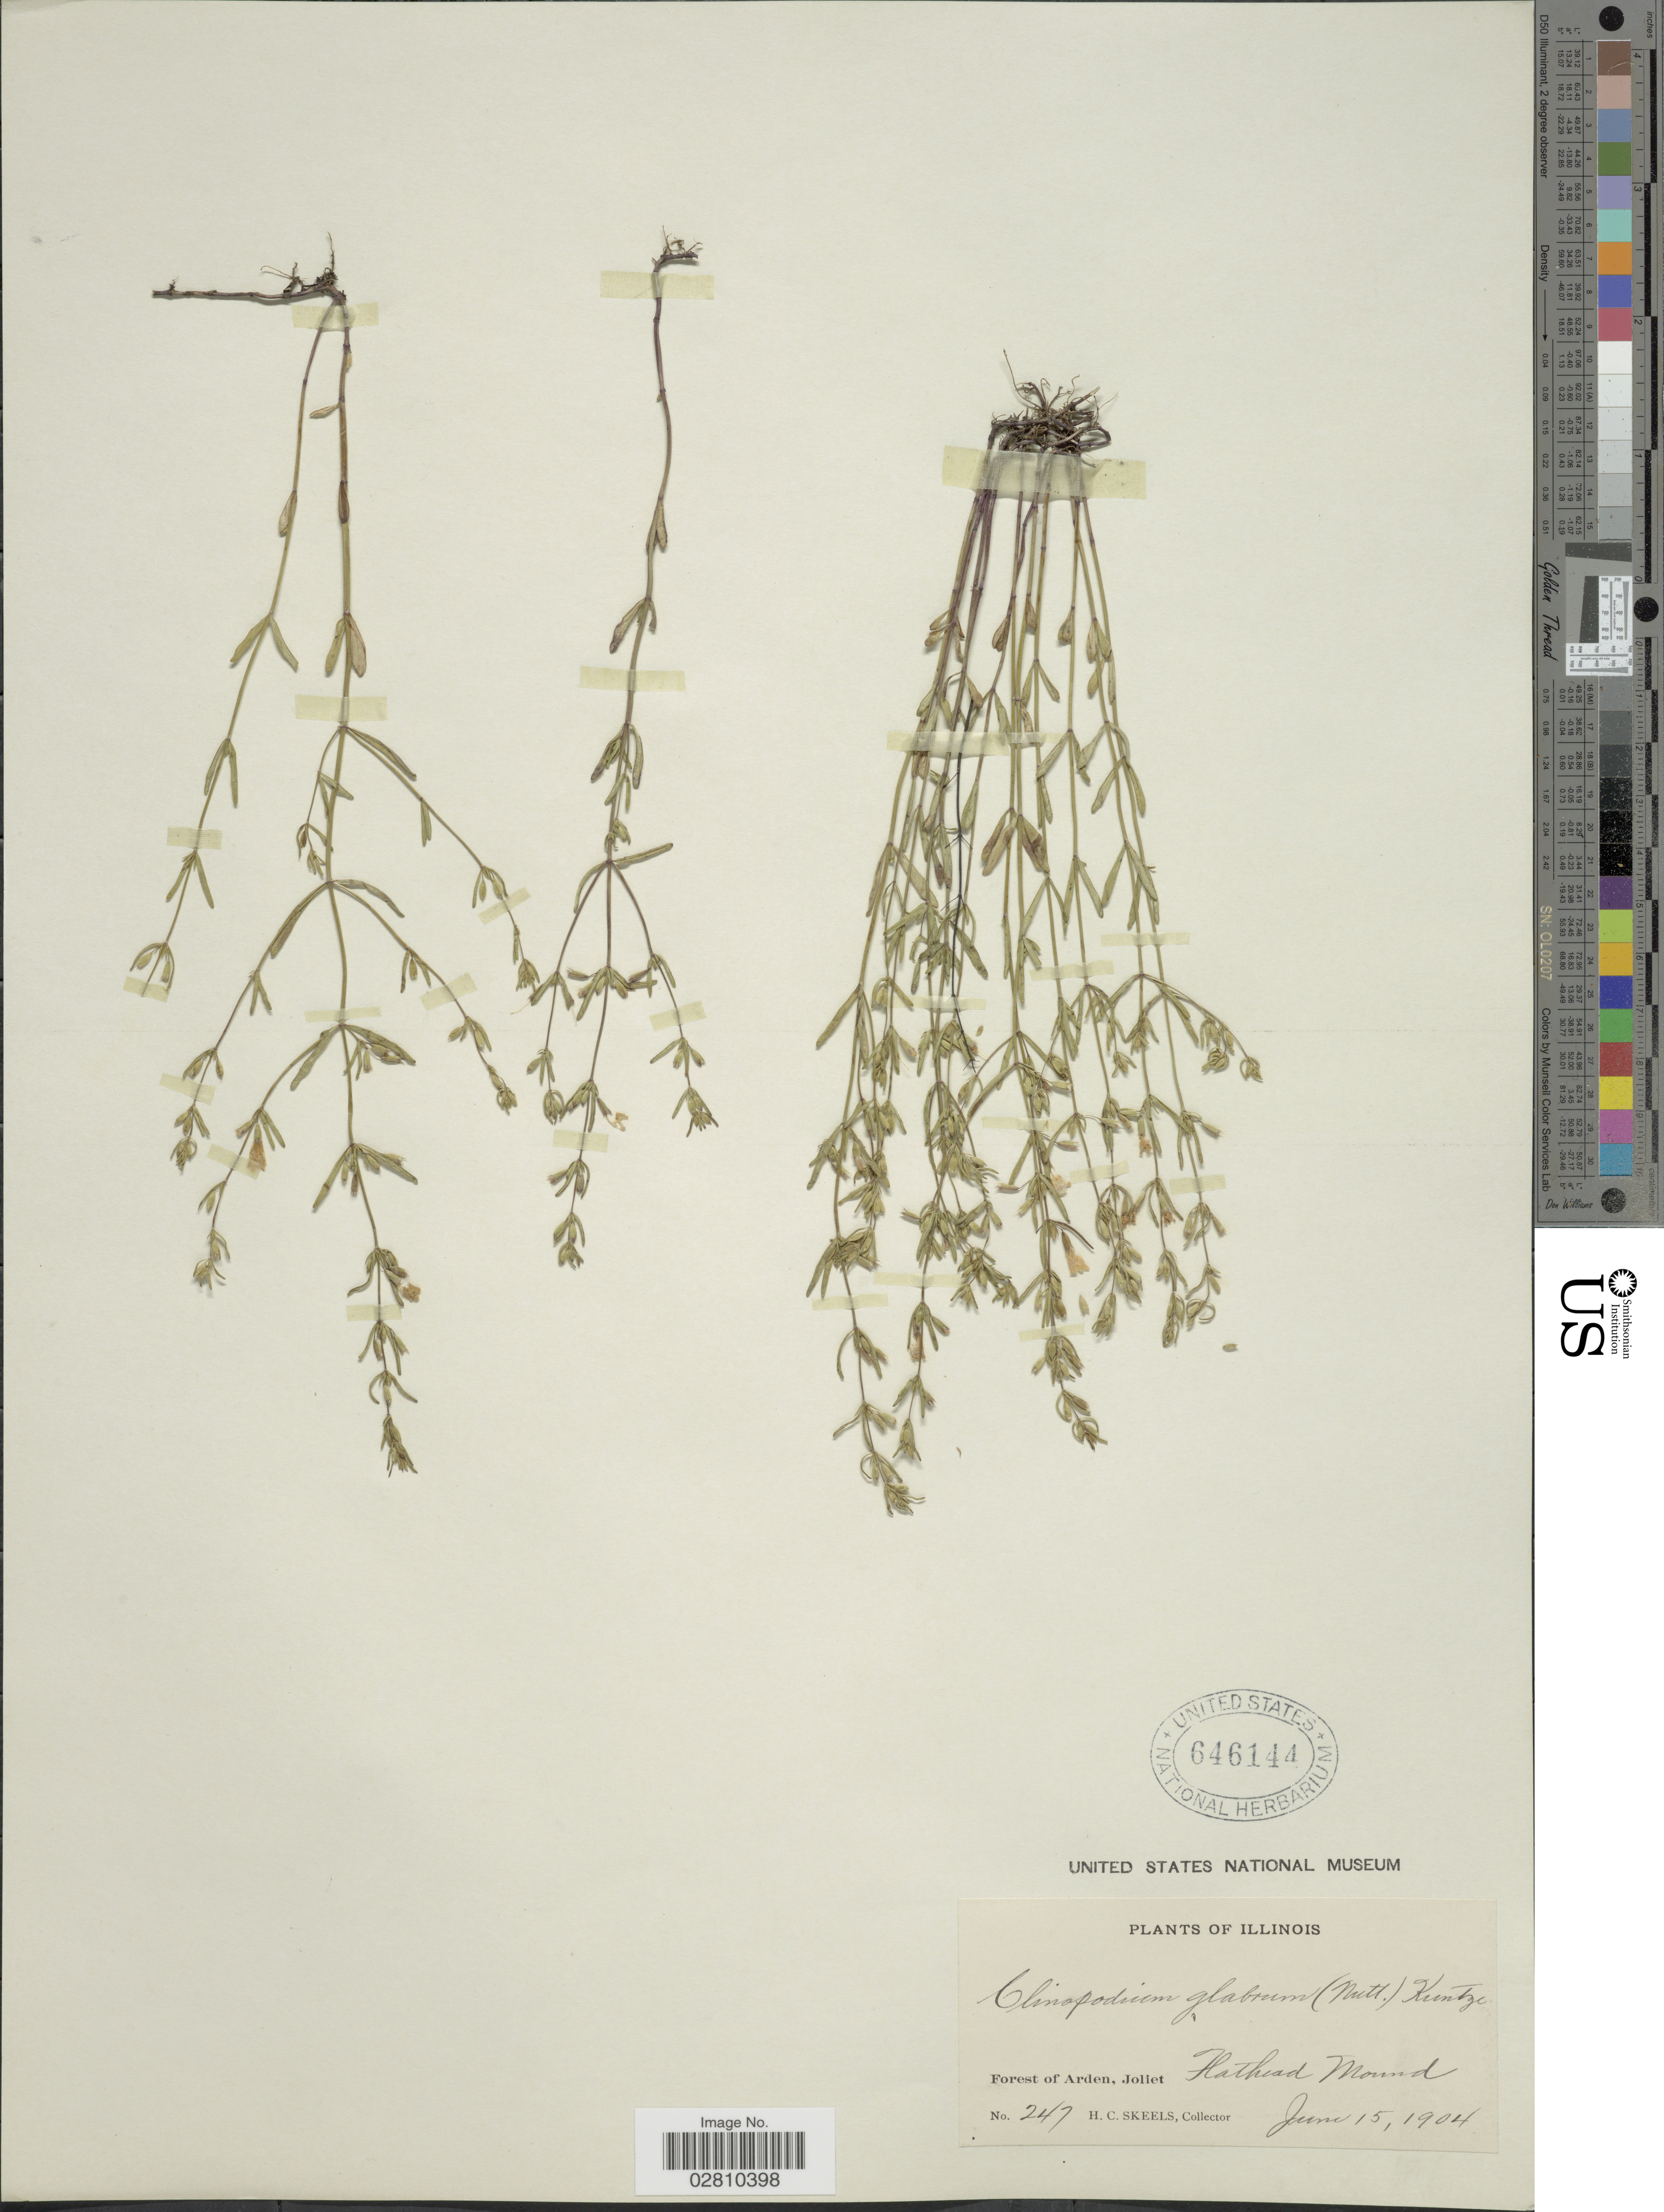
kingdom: Plantae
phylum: Tracheophyta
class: Magnoliopsida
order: Lamiales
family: Lamiaceae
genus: Clinopodium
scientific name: Clinopodium glabrum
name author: (Nutt.) Kuntze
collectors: H. Skeels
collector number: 247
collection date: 1904-06-15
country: United States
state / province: Illinois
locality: Forest of Arden, Joliet. Flathead Mound.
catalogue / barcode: US 646144